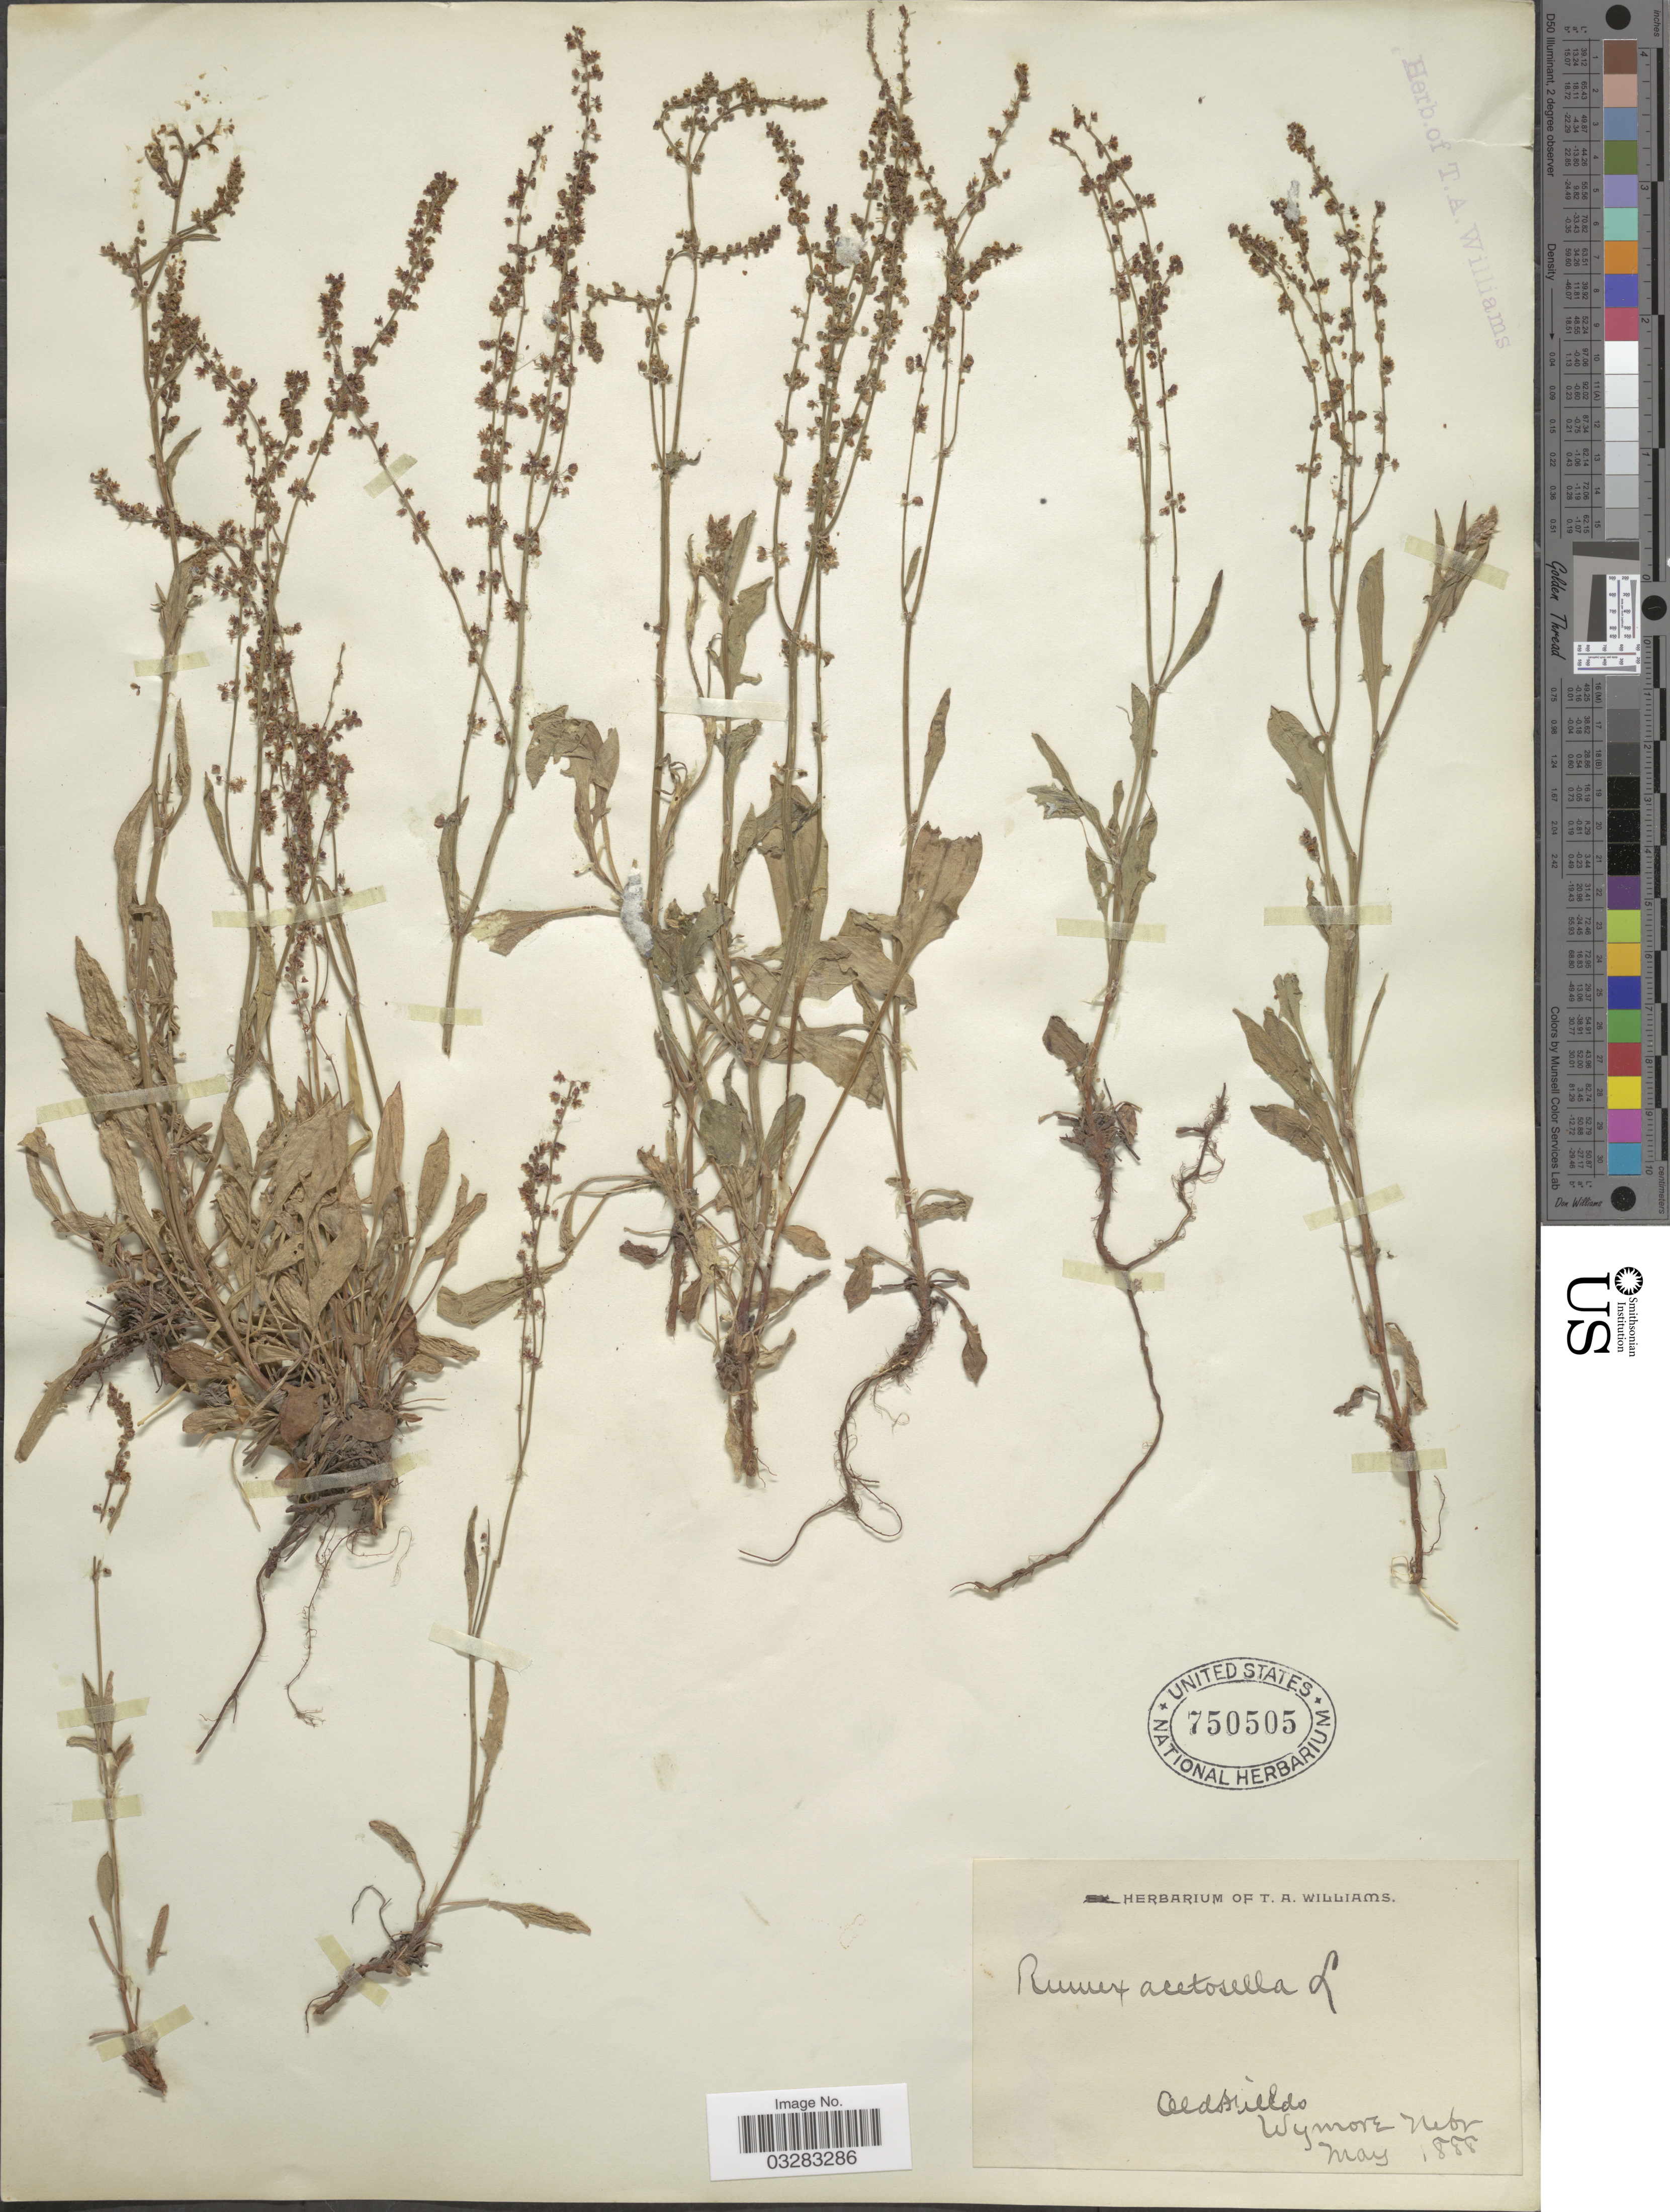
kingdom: Plantae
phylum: Tracheophyta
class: Magnoliopsida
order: Caryophyllales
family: Polygonaceae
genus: Rumex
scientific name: Rumex acetosella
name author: L.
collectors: ex herb. Thos. A. Williams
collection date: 1888-05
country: United States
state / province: Nebraska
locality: Oldfields [interpreted]. Wymore.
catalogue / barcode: US 750505